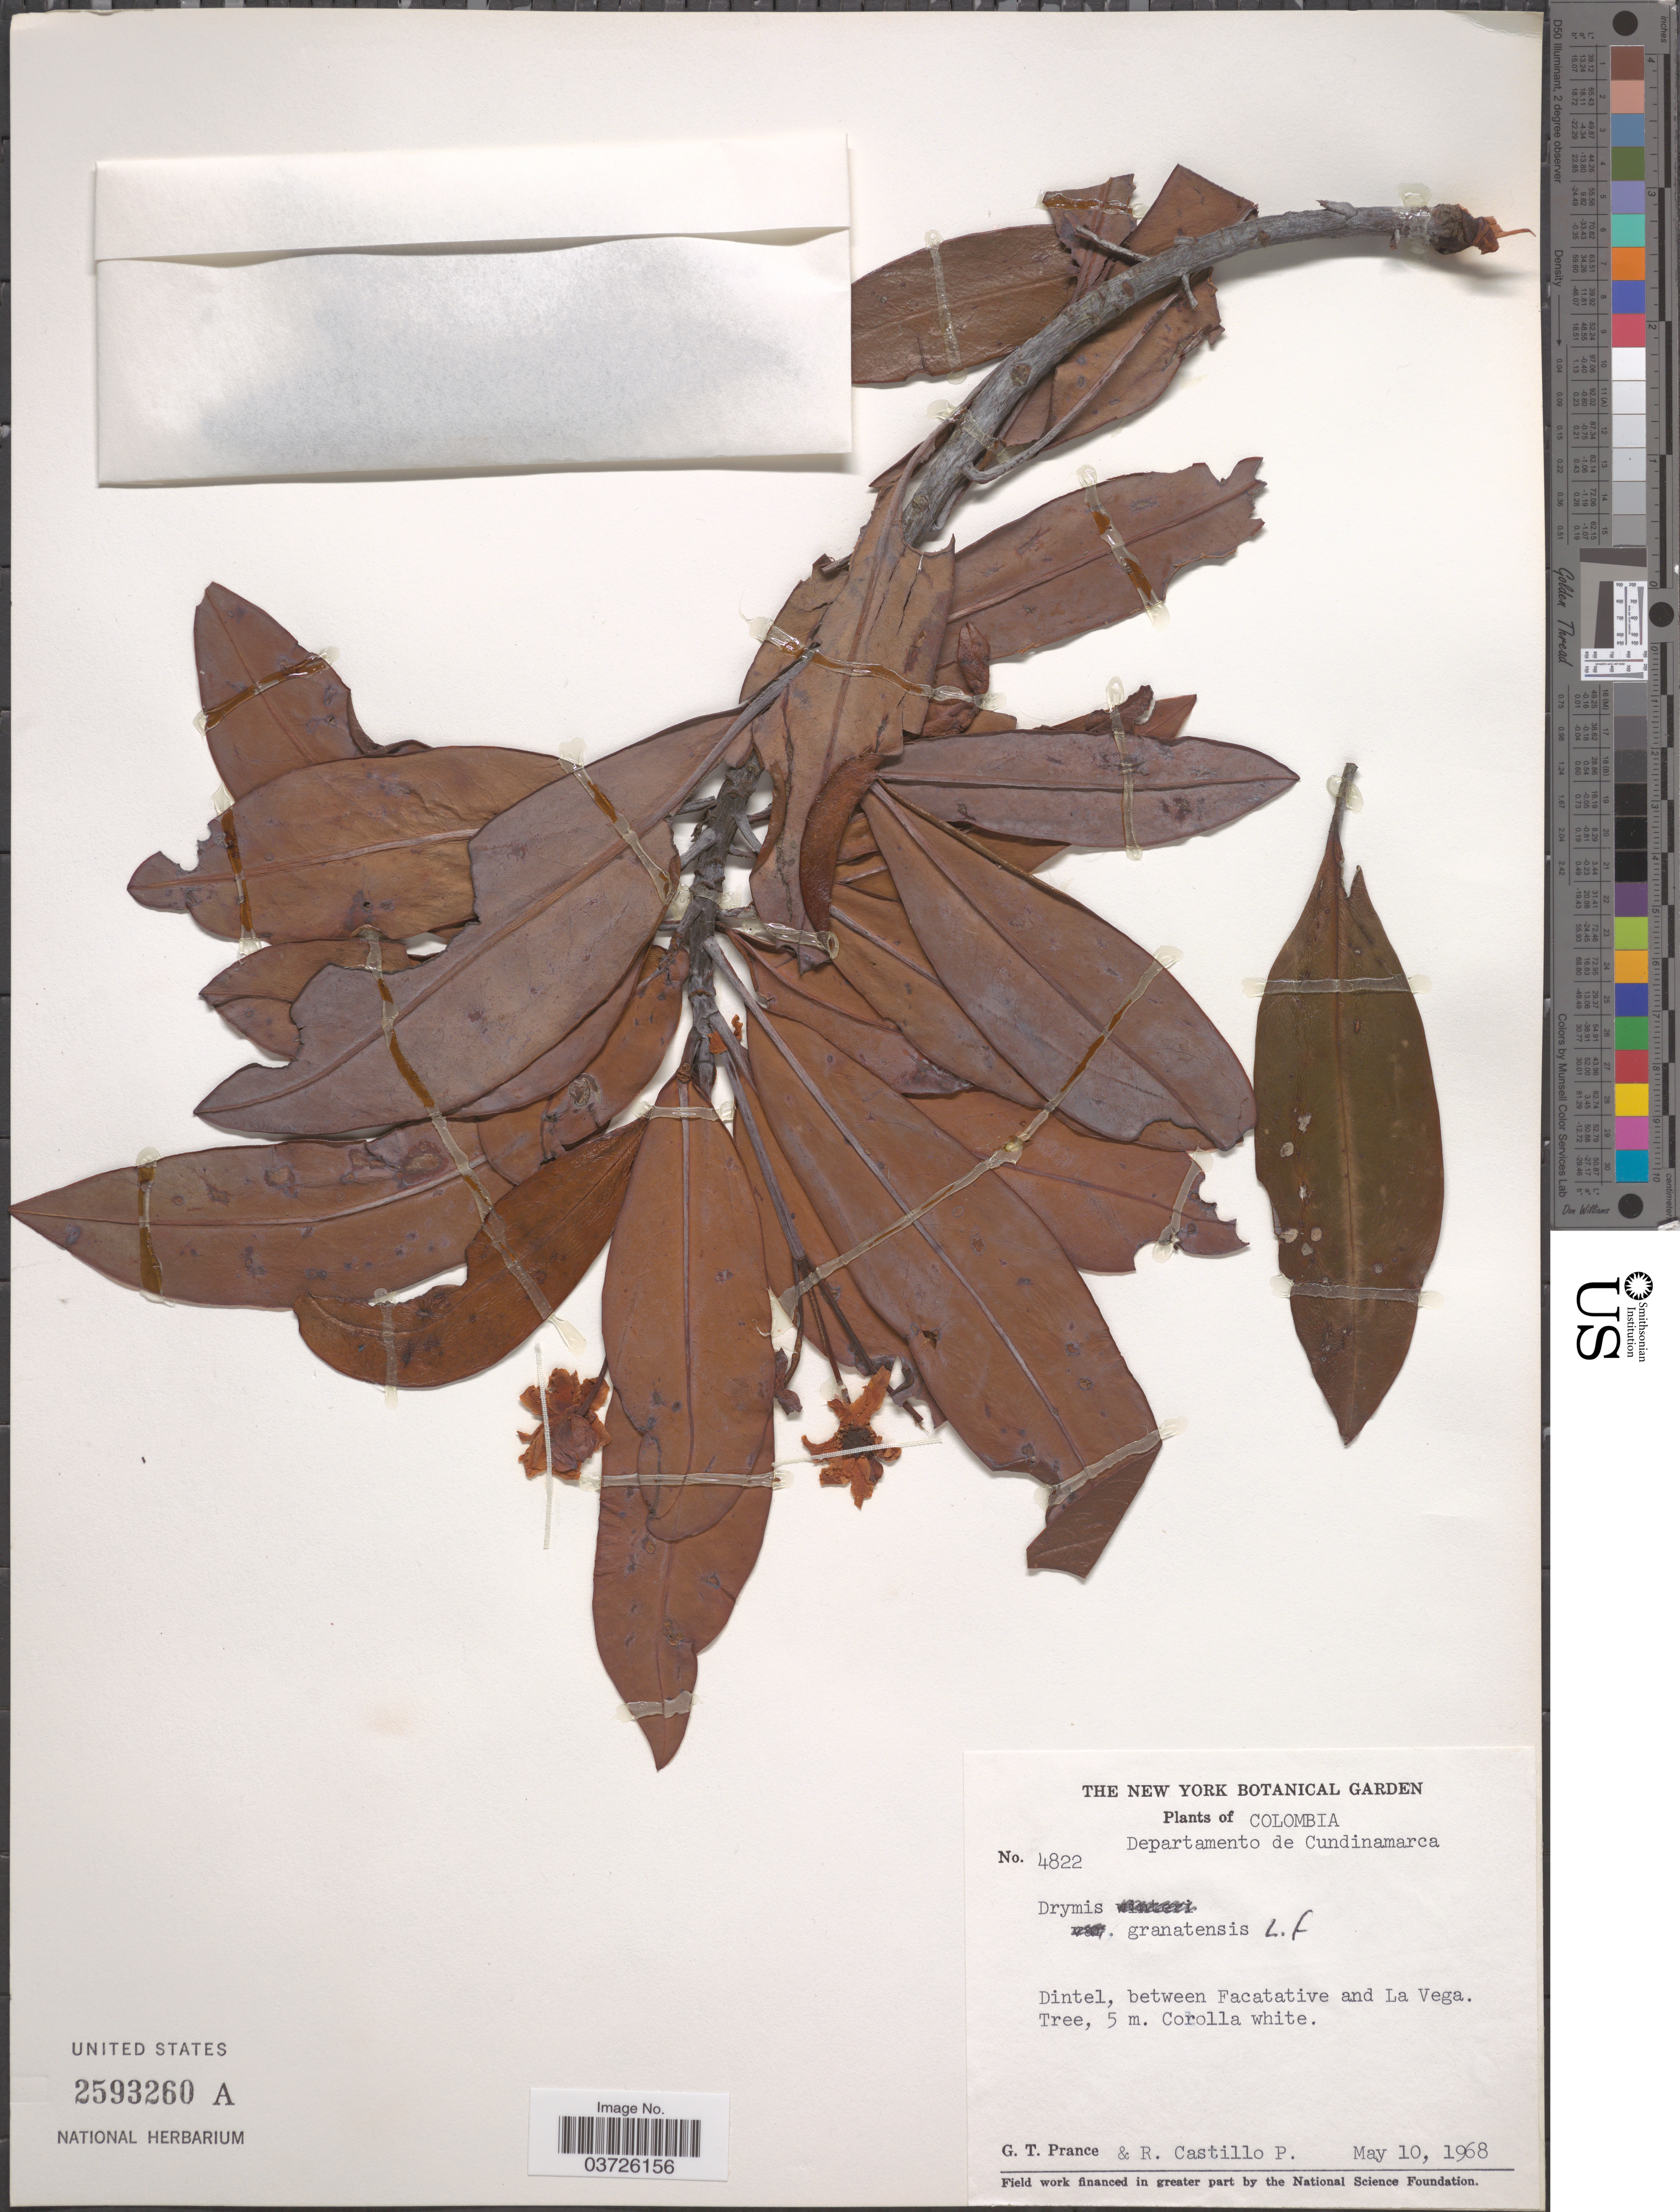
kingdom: Plantae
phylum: Tracheophyta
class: Magnoliopsida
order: Canellales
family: Winteraceae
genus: Drimys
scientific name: Drimys granadensis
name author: L. f.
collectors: G. T. Prance & R. Castillo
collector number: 4822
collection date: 1968-05-10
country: Colombia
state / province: Cundinamarca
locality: Departamento de Cundinamarca. Dintel, between Facatative and La Vega.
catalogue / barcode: US 2593260A